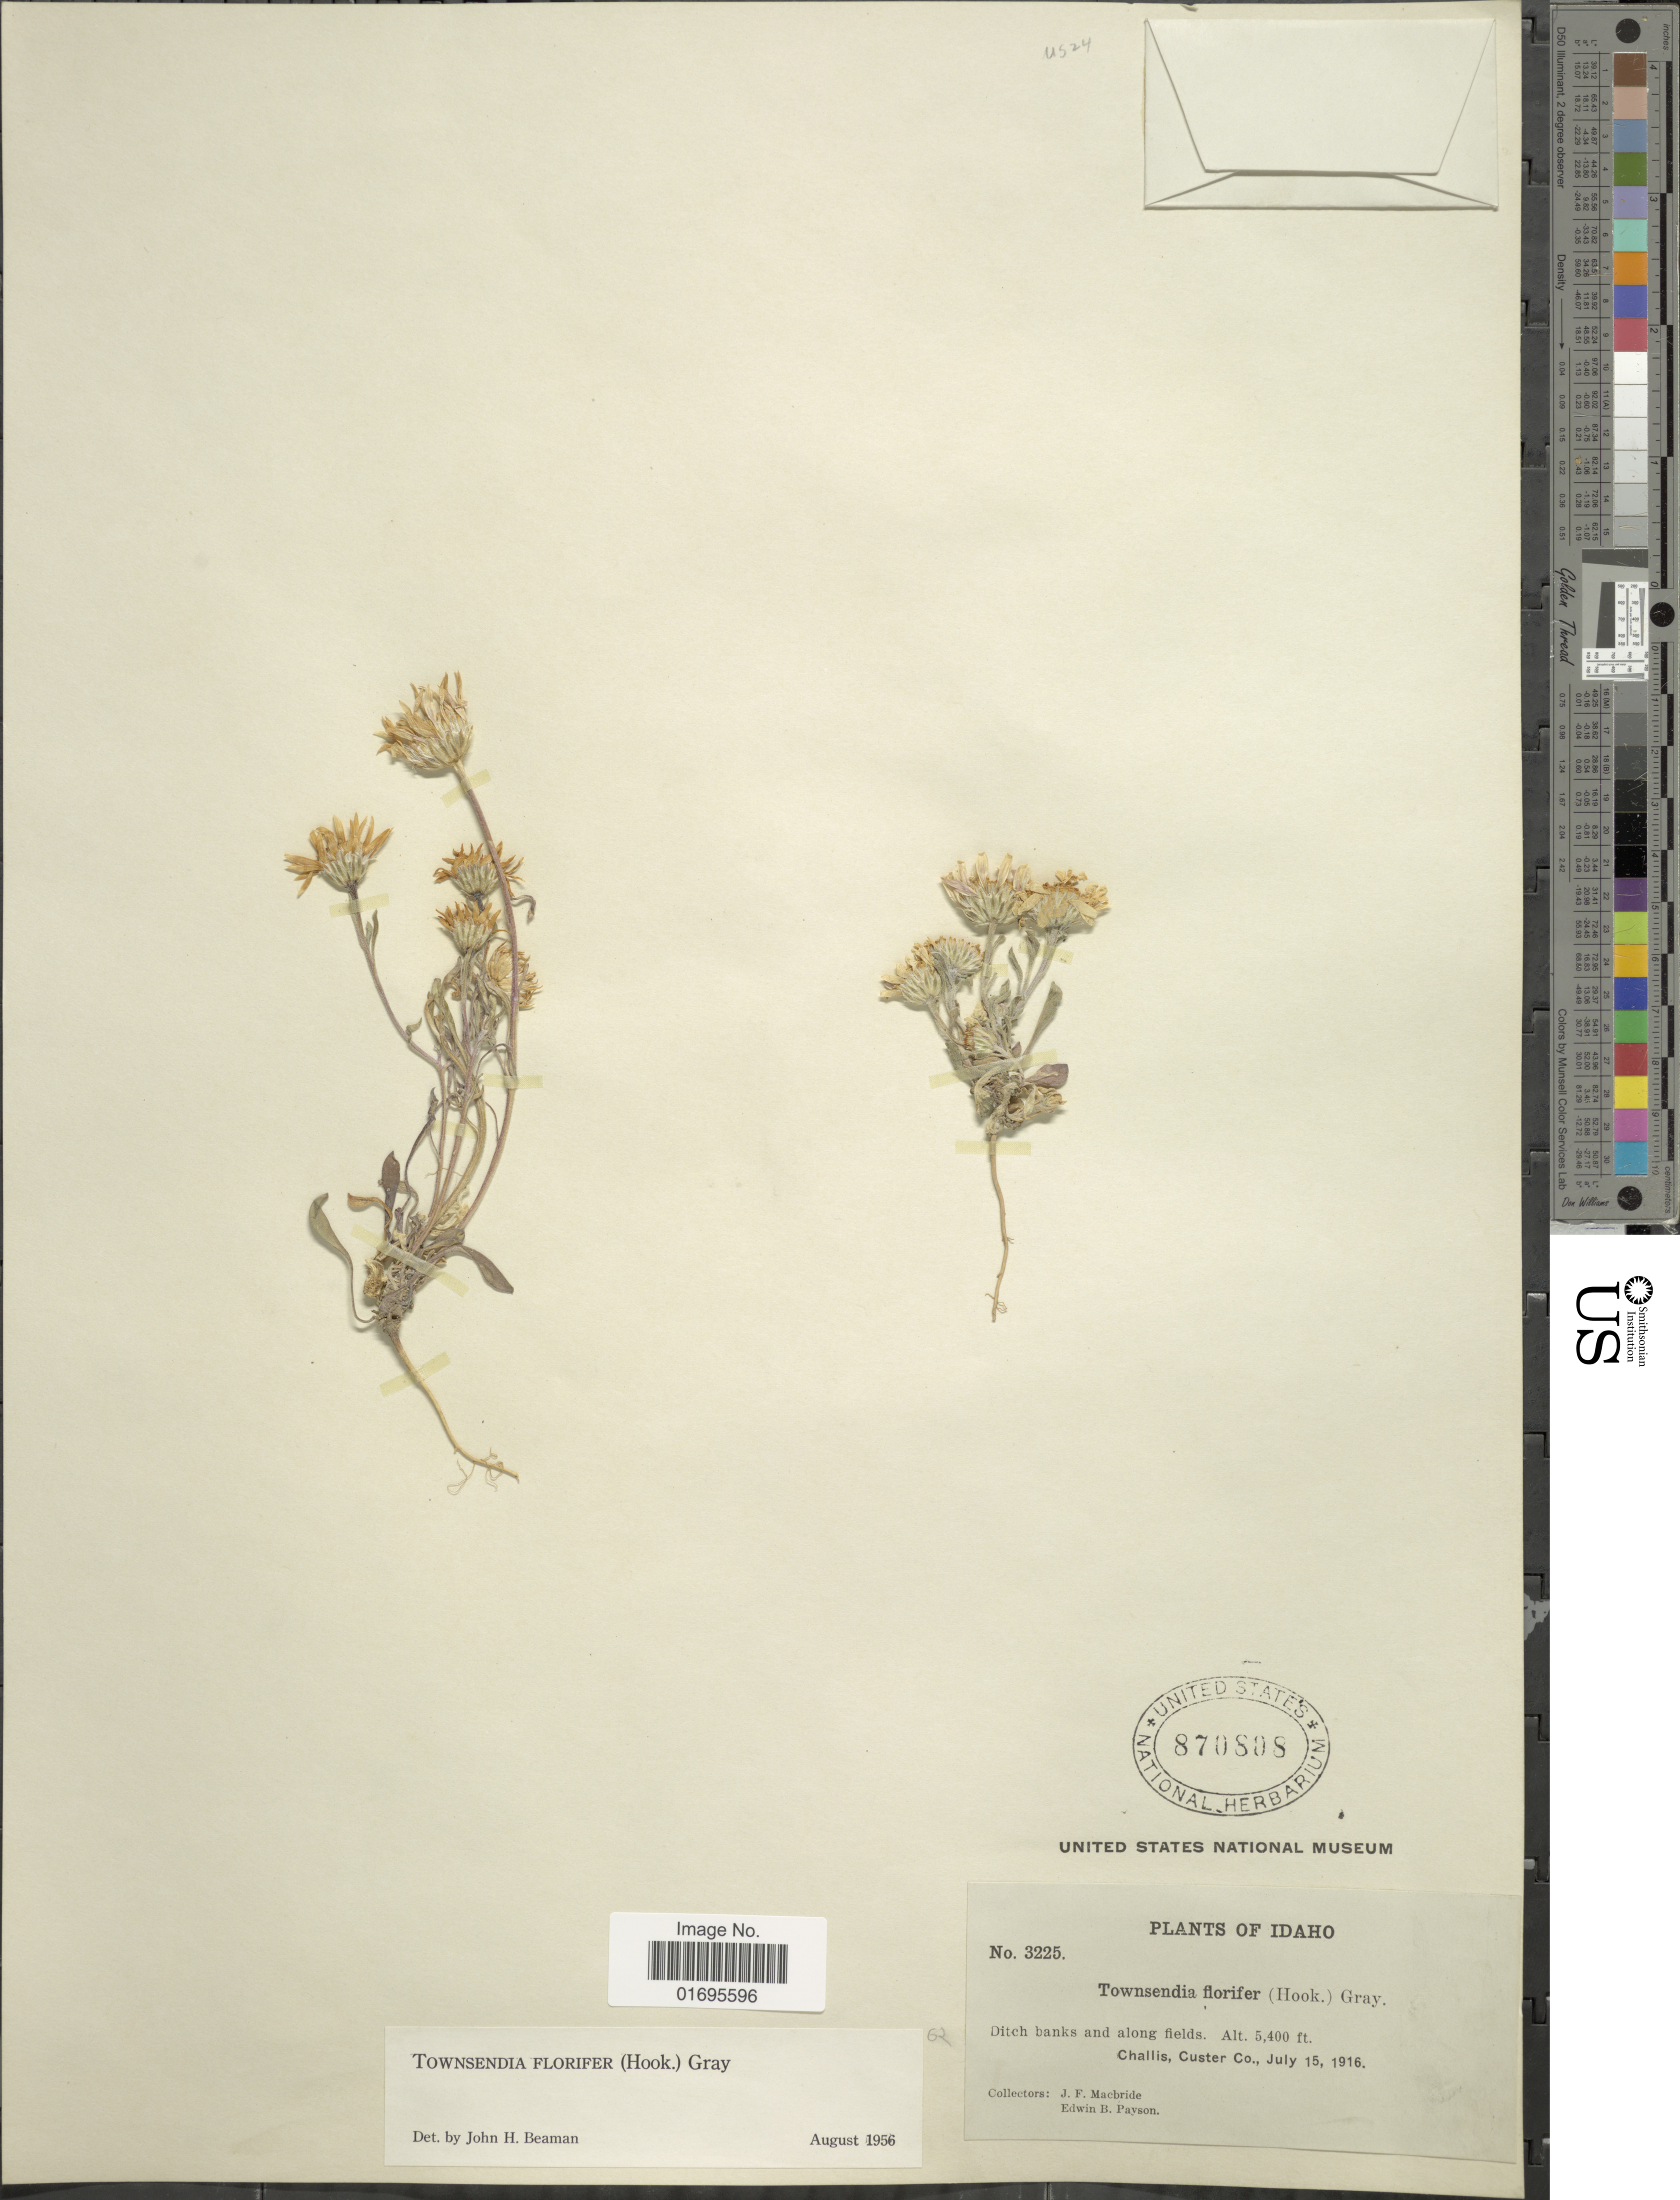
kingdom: Plantae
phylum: Tracheophyta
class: Magnoliopsida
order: Asterales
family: Asteraceae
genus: Townsendia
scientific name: Townsendia florifer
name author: (Hook.) A. Gray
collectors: J. F. Macbride & E. B. Payson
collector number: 3225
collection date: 1916-07-15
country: United States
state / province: Idaho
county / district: Custer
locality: Ditch banks and along fields, Challis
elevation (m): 1646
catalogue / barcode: US 870808